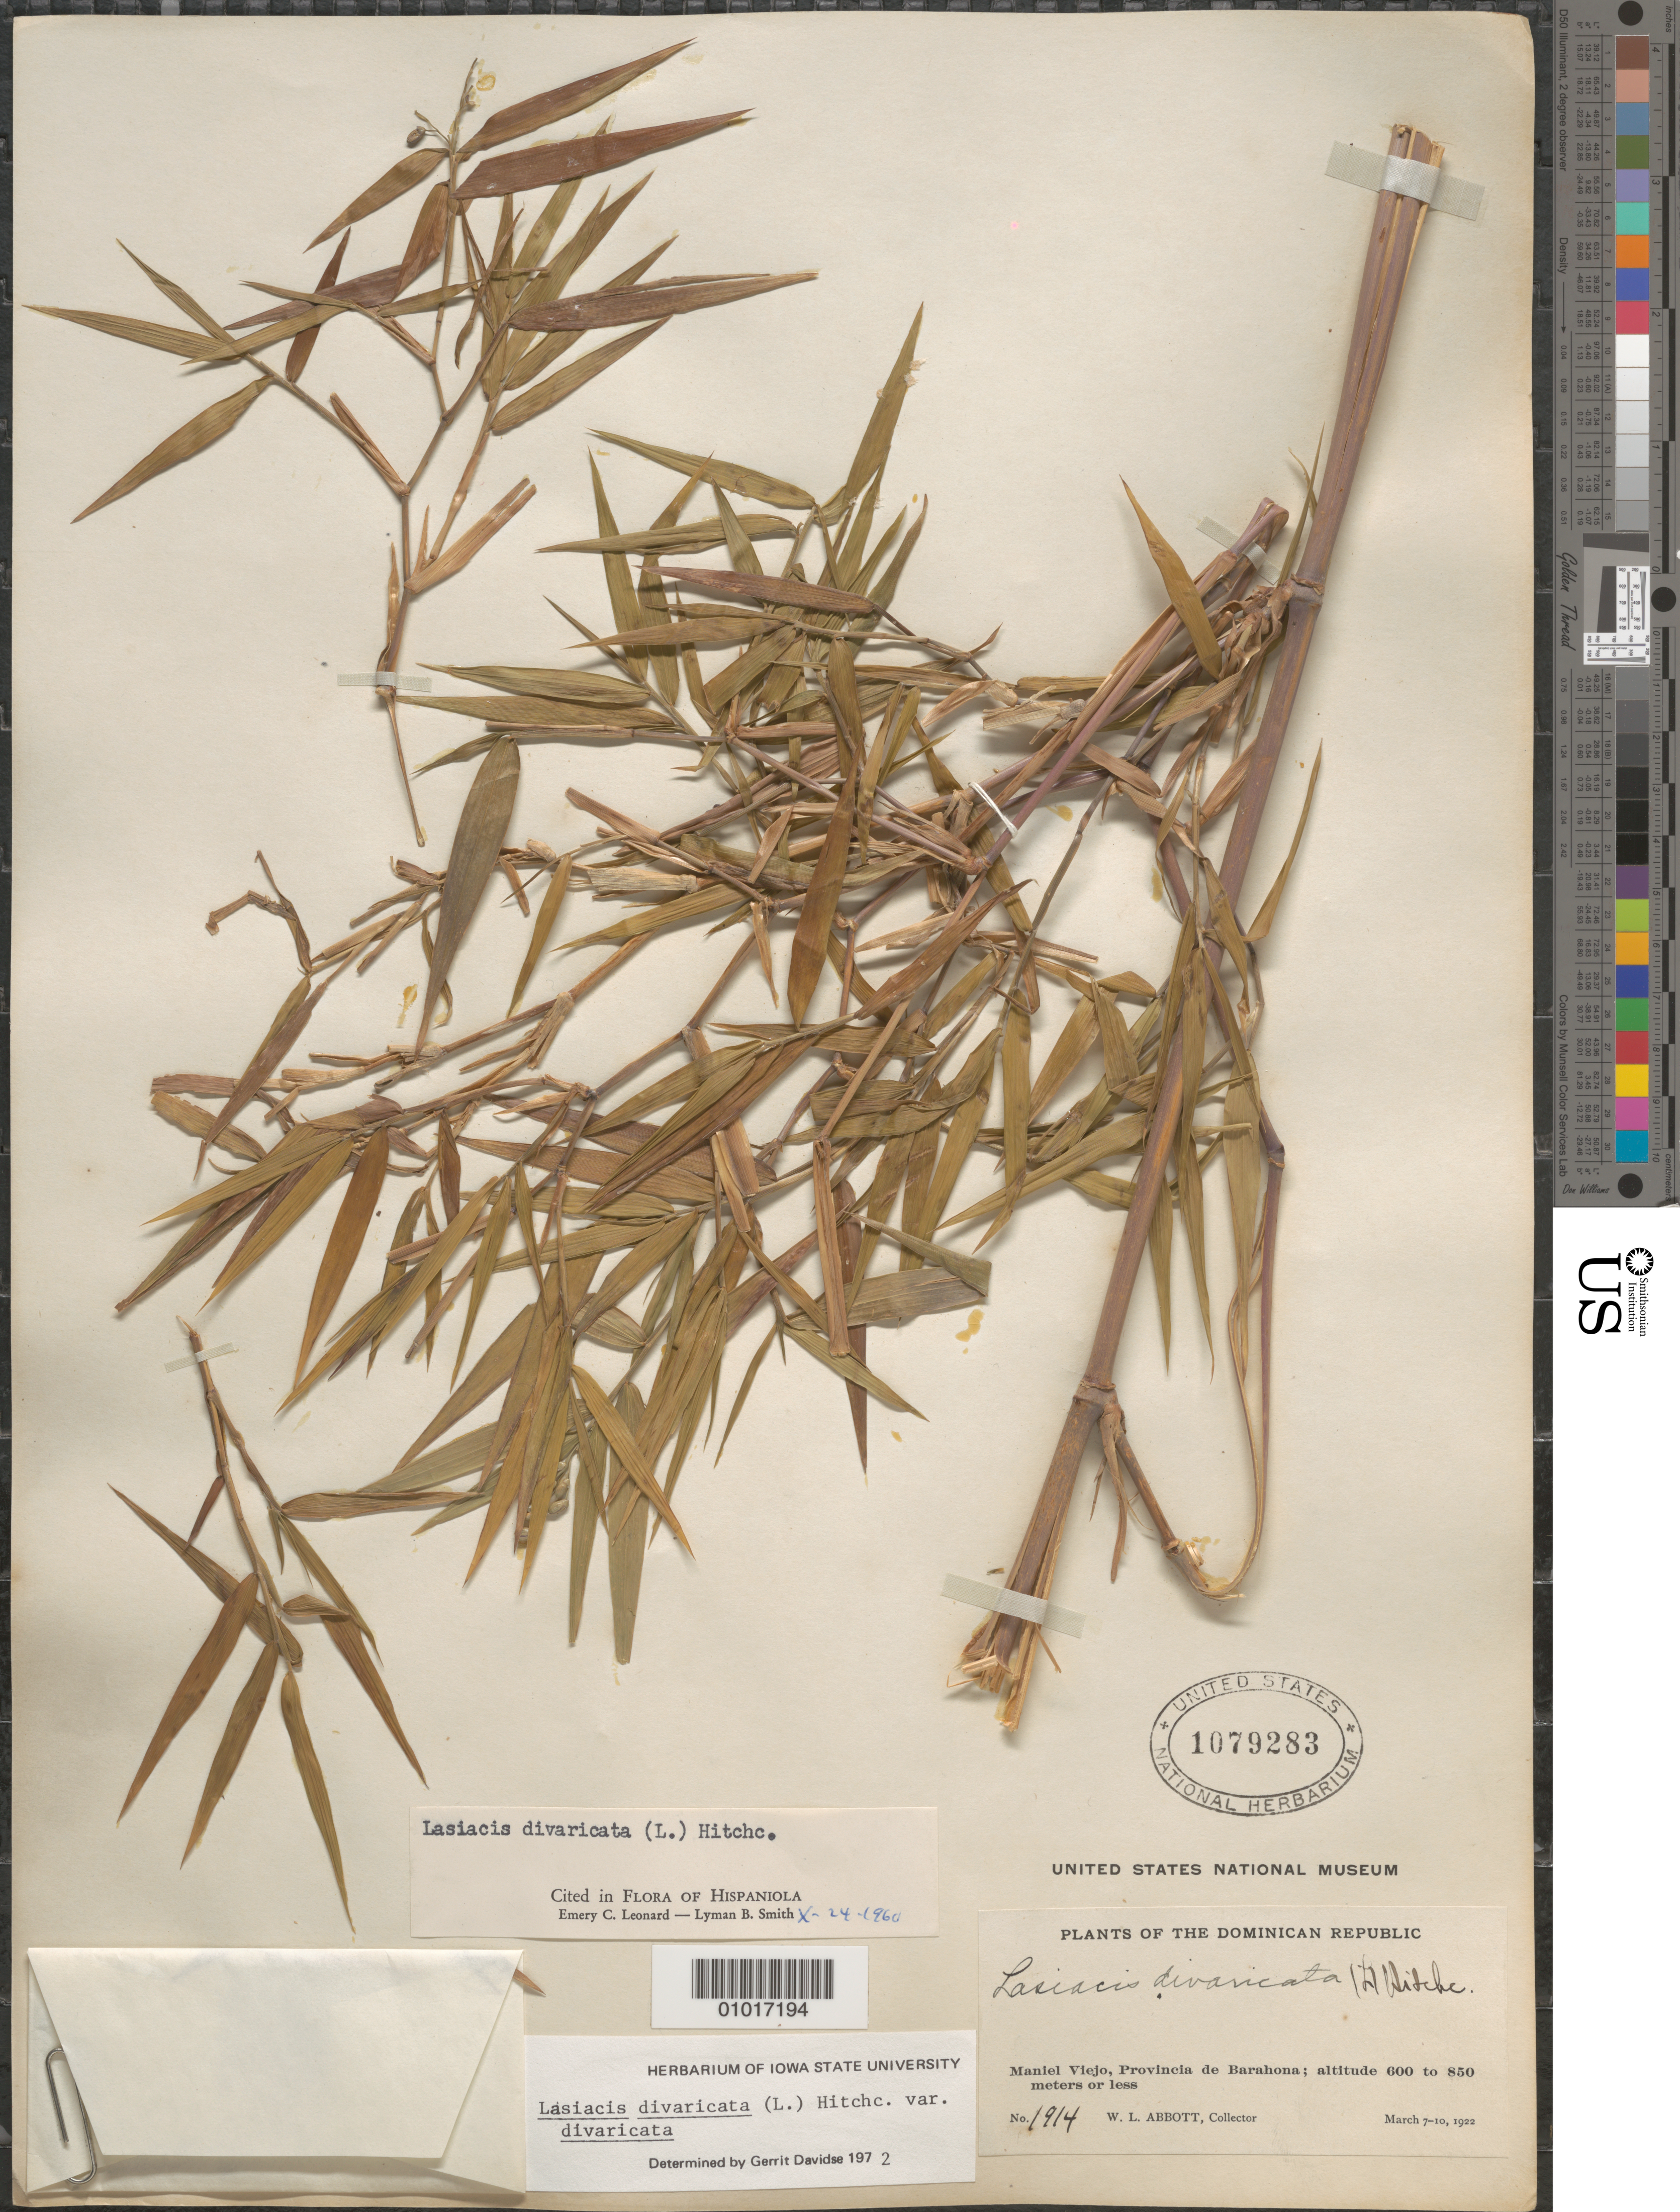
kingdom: Plantae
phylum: Tracheophyta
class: Liliopsida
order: Poales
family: Poaceae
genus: Lasiacis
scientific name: Lasiacis divaricata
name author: (L.) Hitchc.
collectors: W. L. Abbott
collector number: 1914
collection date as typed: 07 Mar 1922 to 10 Mar 1922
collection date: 1922-03-07/1922-03-10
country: Dominican Republic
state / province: Barahona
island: Hispaniola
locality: Maniel Viejo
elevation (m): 600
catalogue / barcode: US 1079283